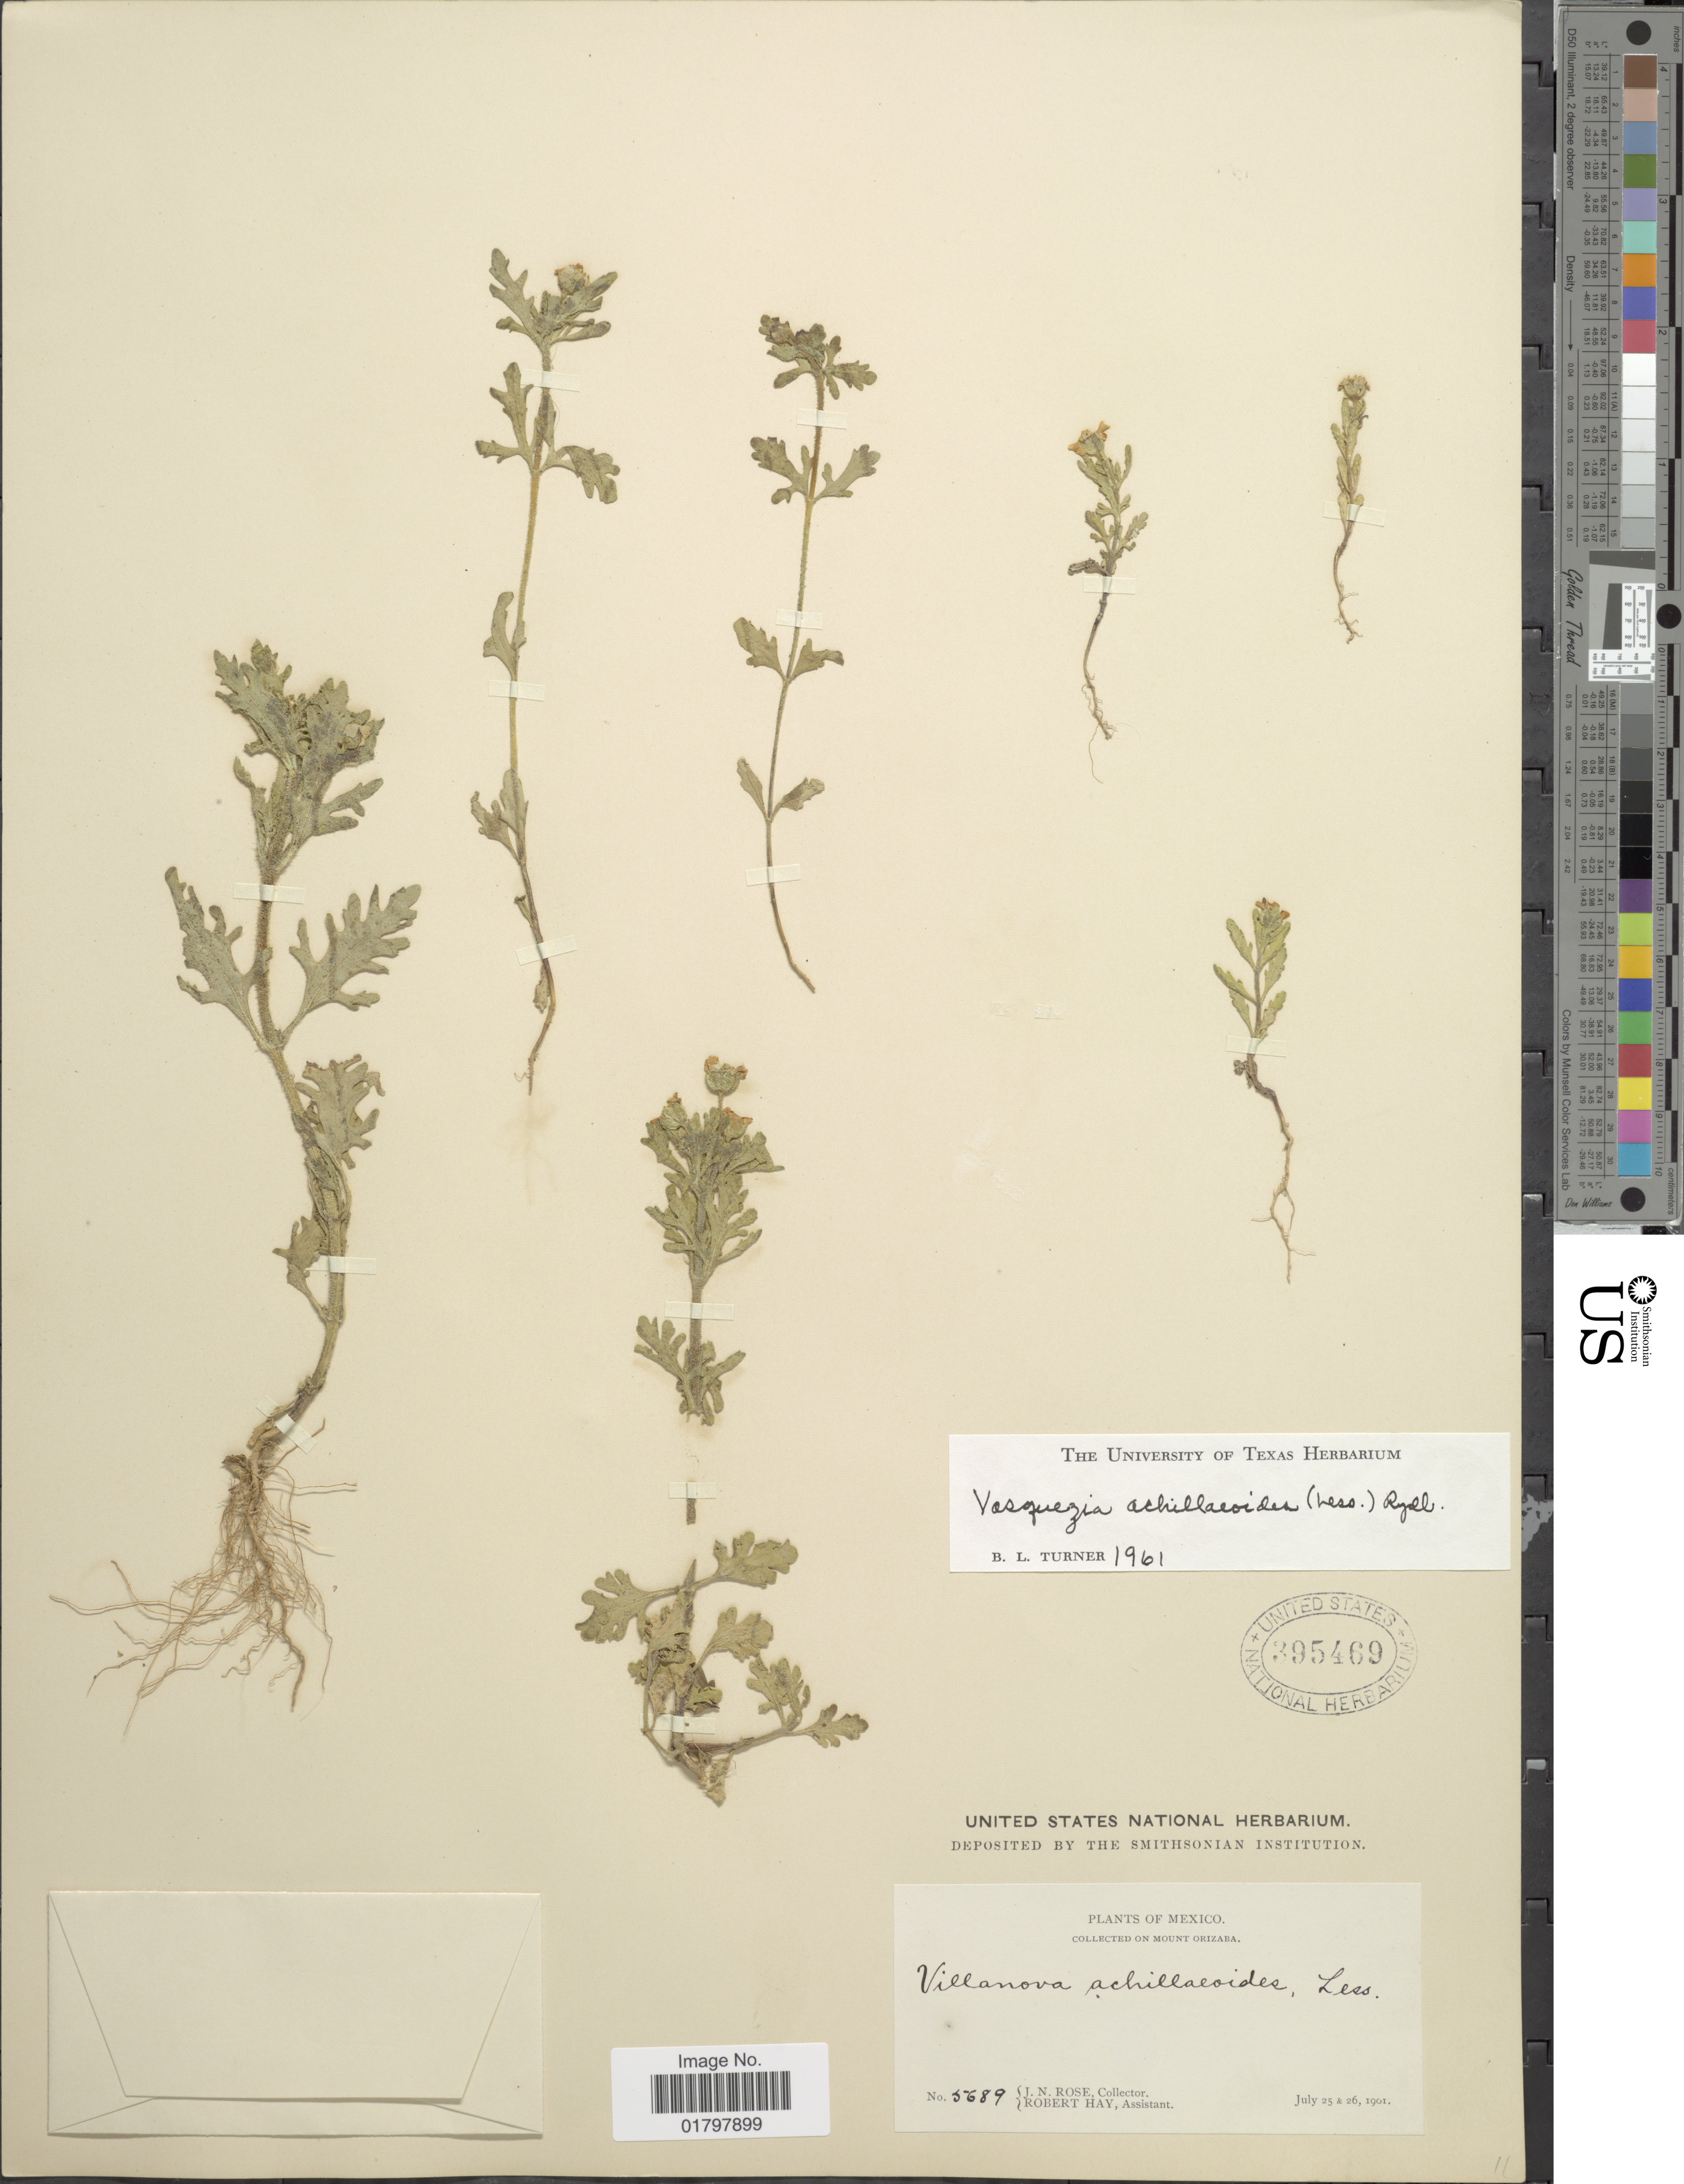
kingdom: Plantae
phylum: Tracheophyta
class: Magnoliopsida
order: Asterales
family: Asteraceae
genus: Vasquesia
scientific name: Vasquesia achillaeoides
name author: Less.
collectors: J. N. Rose & R. Hay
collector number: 5689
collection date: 1901-07-25/1901-07-26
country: Mexico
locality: On Mount Orizaba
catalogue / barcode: US 395469